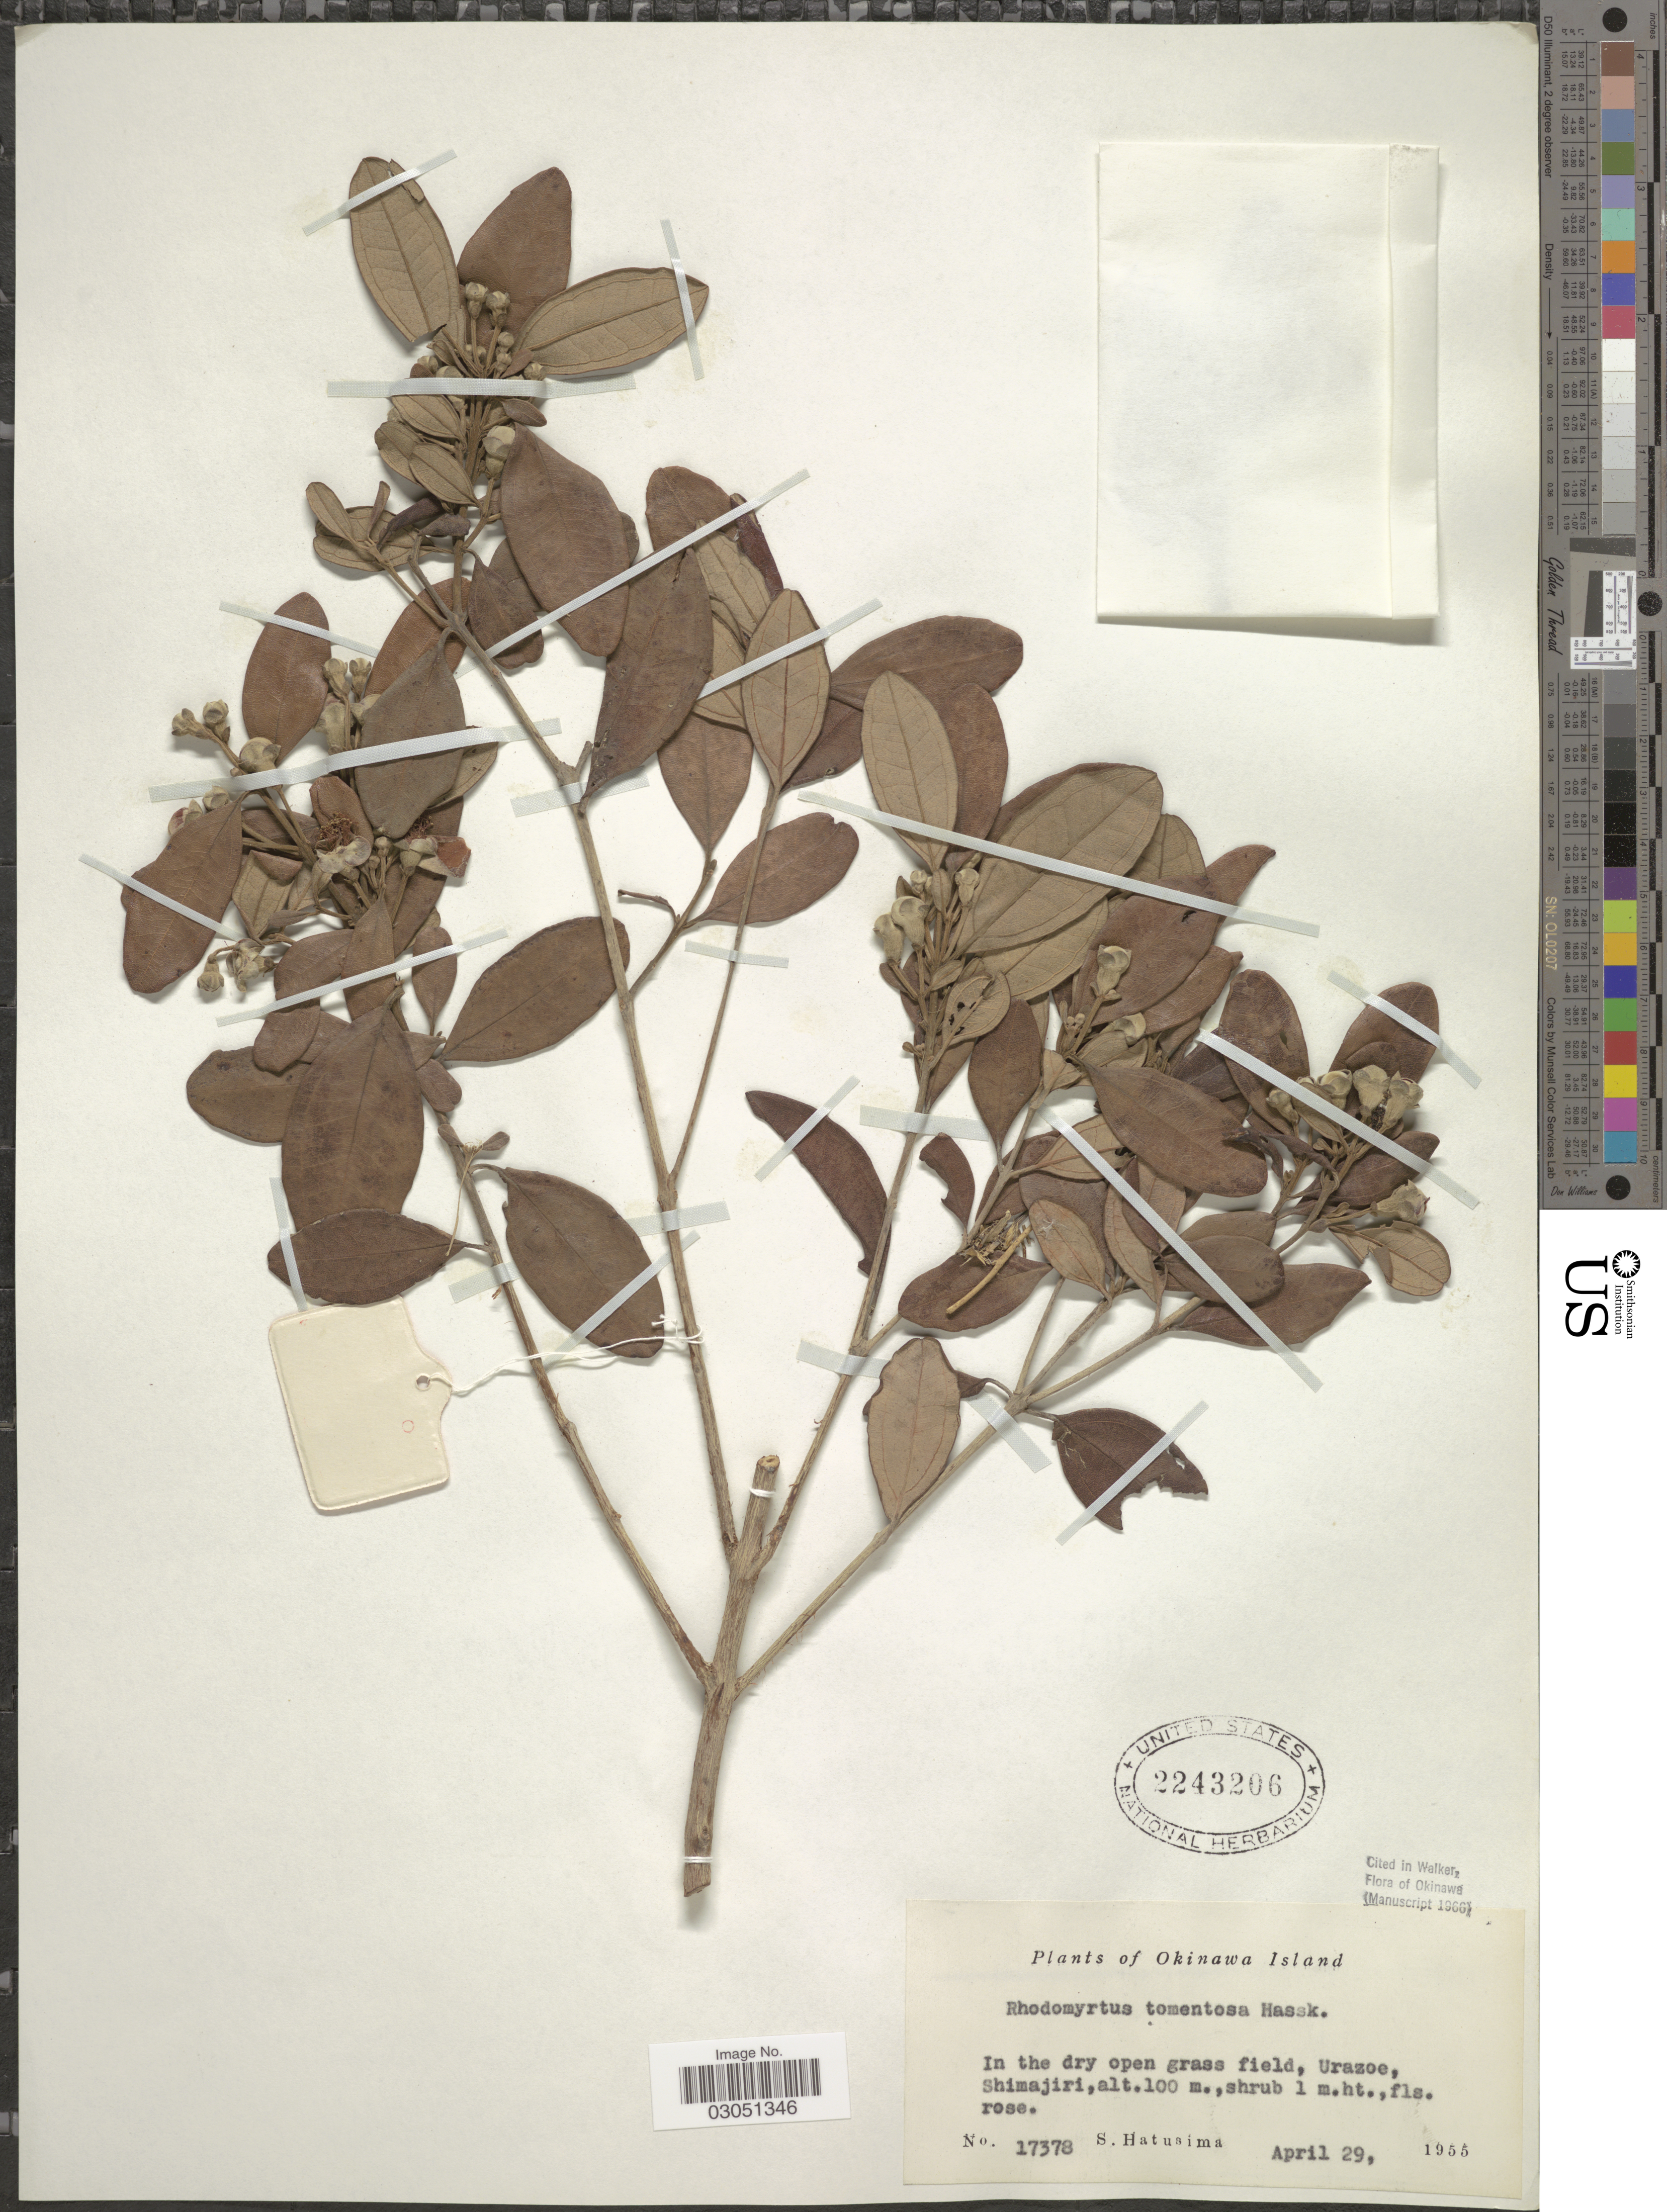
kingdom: Plantae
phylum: Tracheophyta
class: Magnoliopsida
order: Myrtales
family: Myrtaceae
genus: Rhodomyrtus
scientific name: Rhodomyrtus tomentosa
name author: (Aiton) Hassk.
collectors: S. Hatusima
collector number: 17378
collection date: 1955-04-29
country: Japan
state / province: Okinawa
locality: Okinawa Island, Urazoe, Shimajiri.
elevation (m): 100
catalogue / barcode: US 2243206